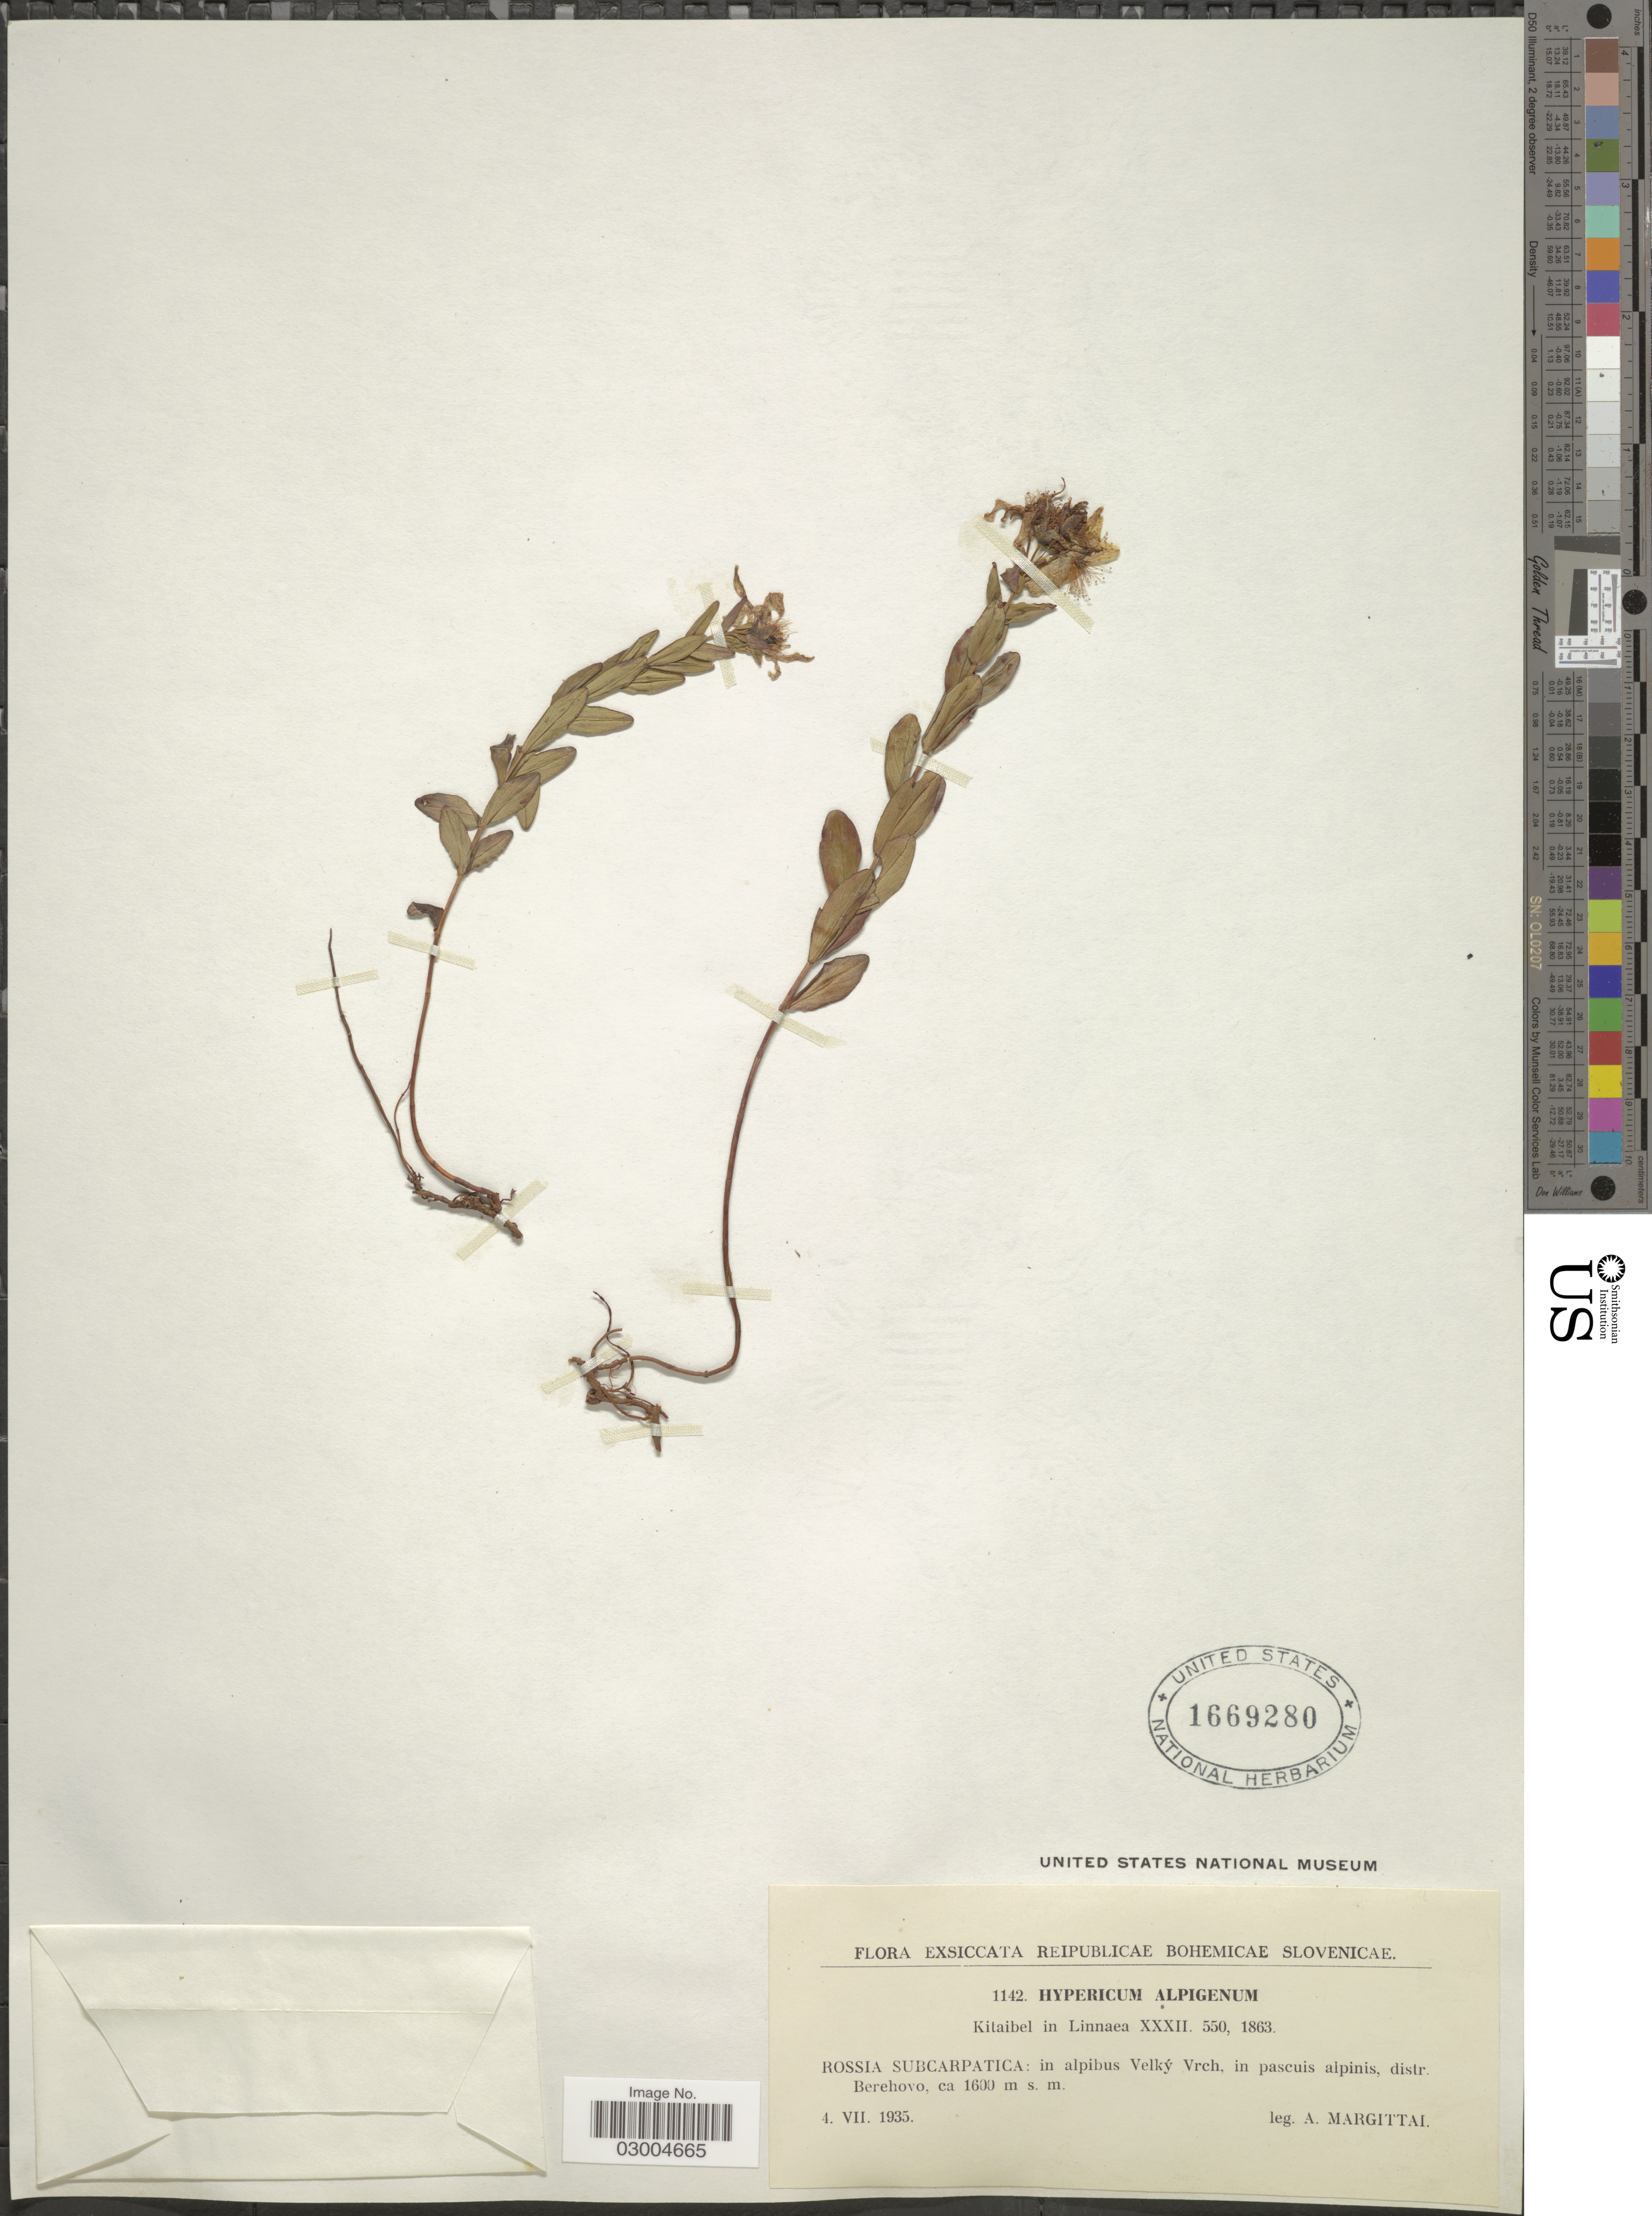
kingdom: Plantae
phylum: Tracheophyta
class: Magnoliopsida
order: Malpighiales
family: Hypericaceae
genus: Hypericum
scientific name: Hypericum alpigenum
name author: Kit.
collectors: A. Margittai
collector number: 1142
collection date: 1935-07-04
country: Ukraine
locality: Reipublicae Bohemicae Slovenicae. Rossia subcarpatica: in alpibus Velky, distr. Berehovo.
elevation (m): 1600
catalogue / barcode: US 1669280